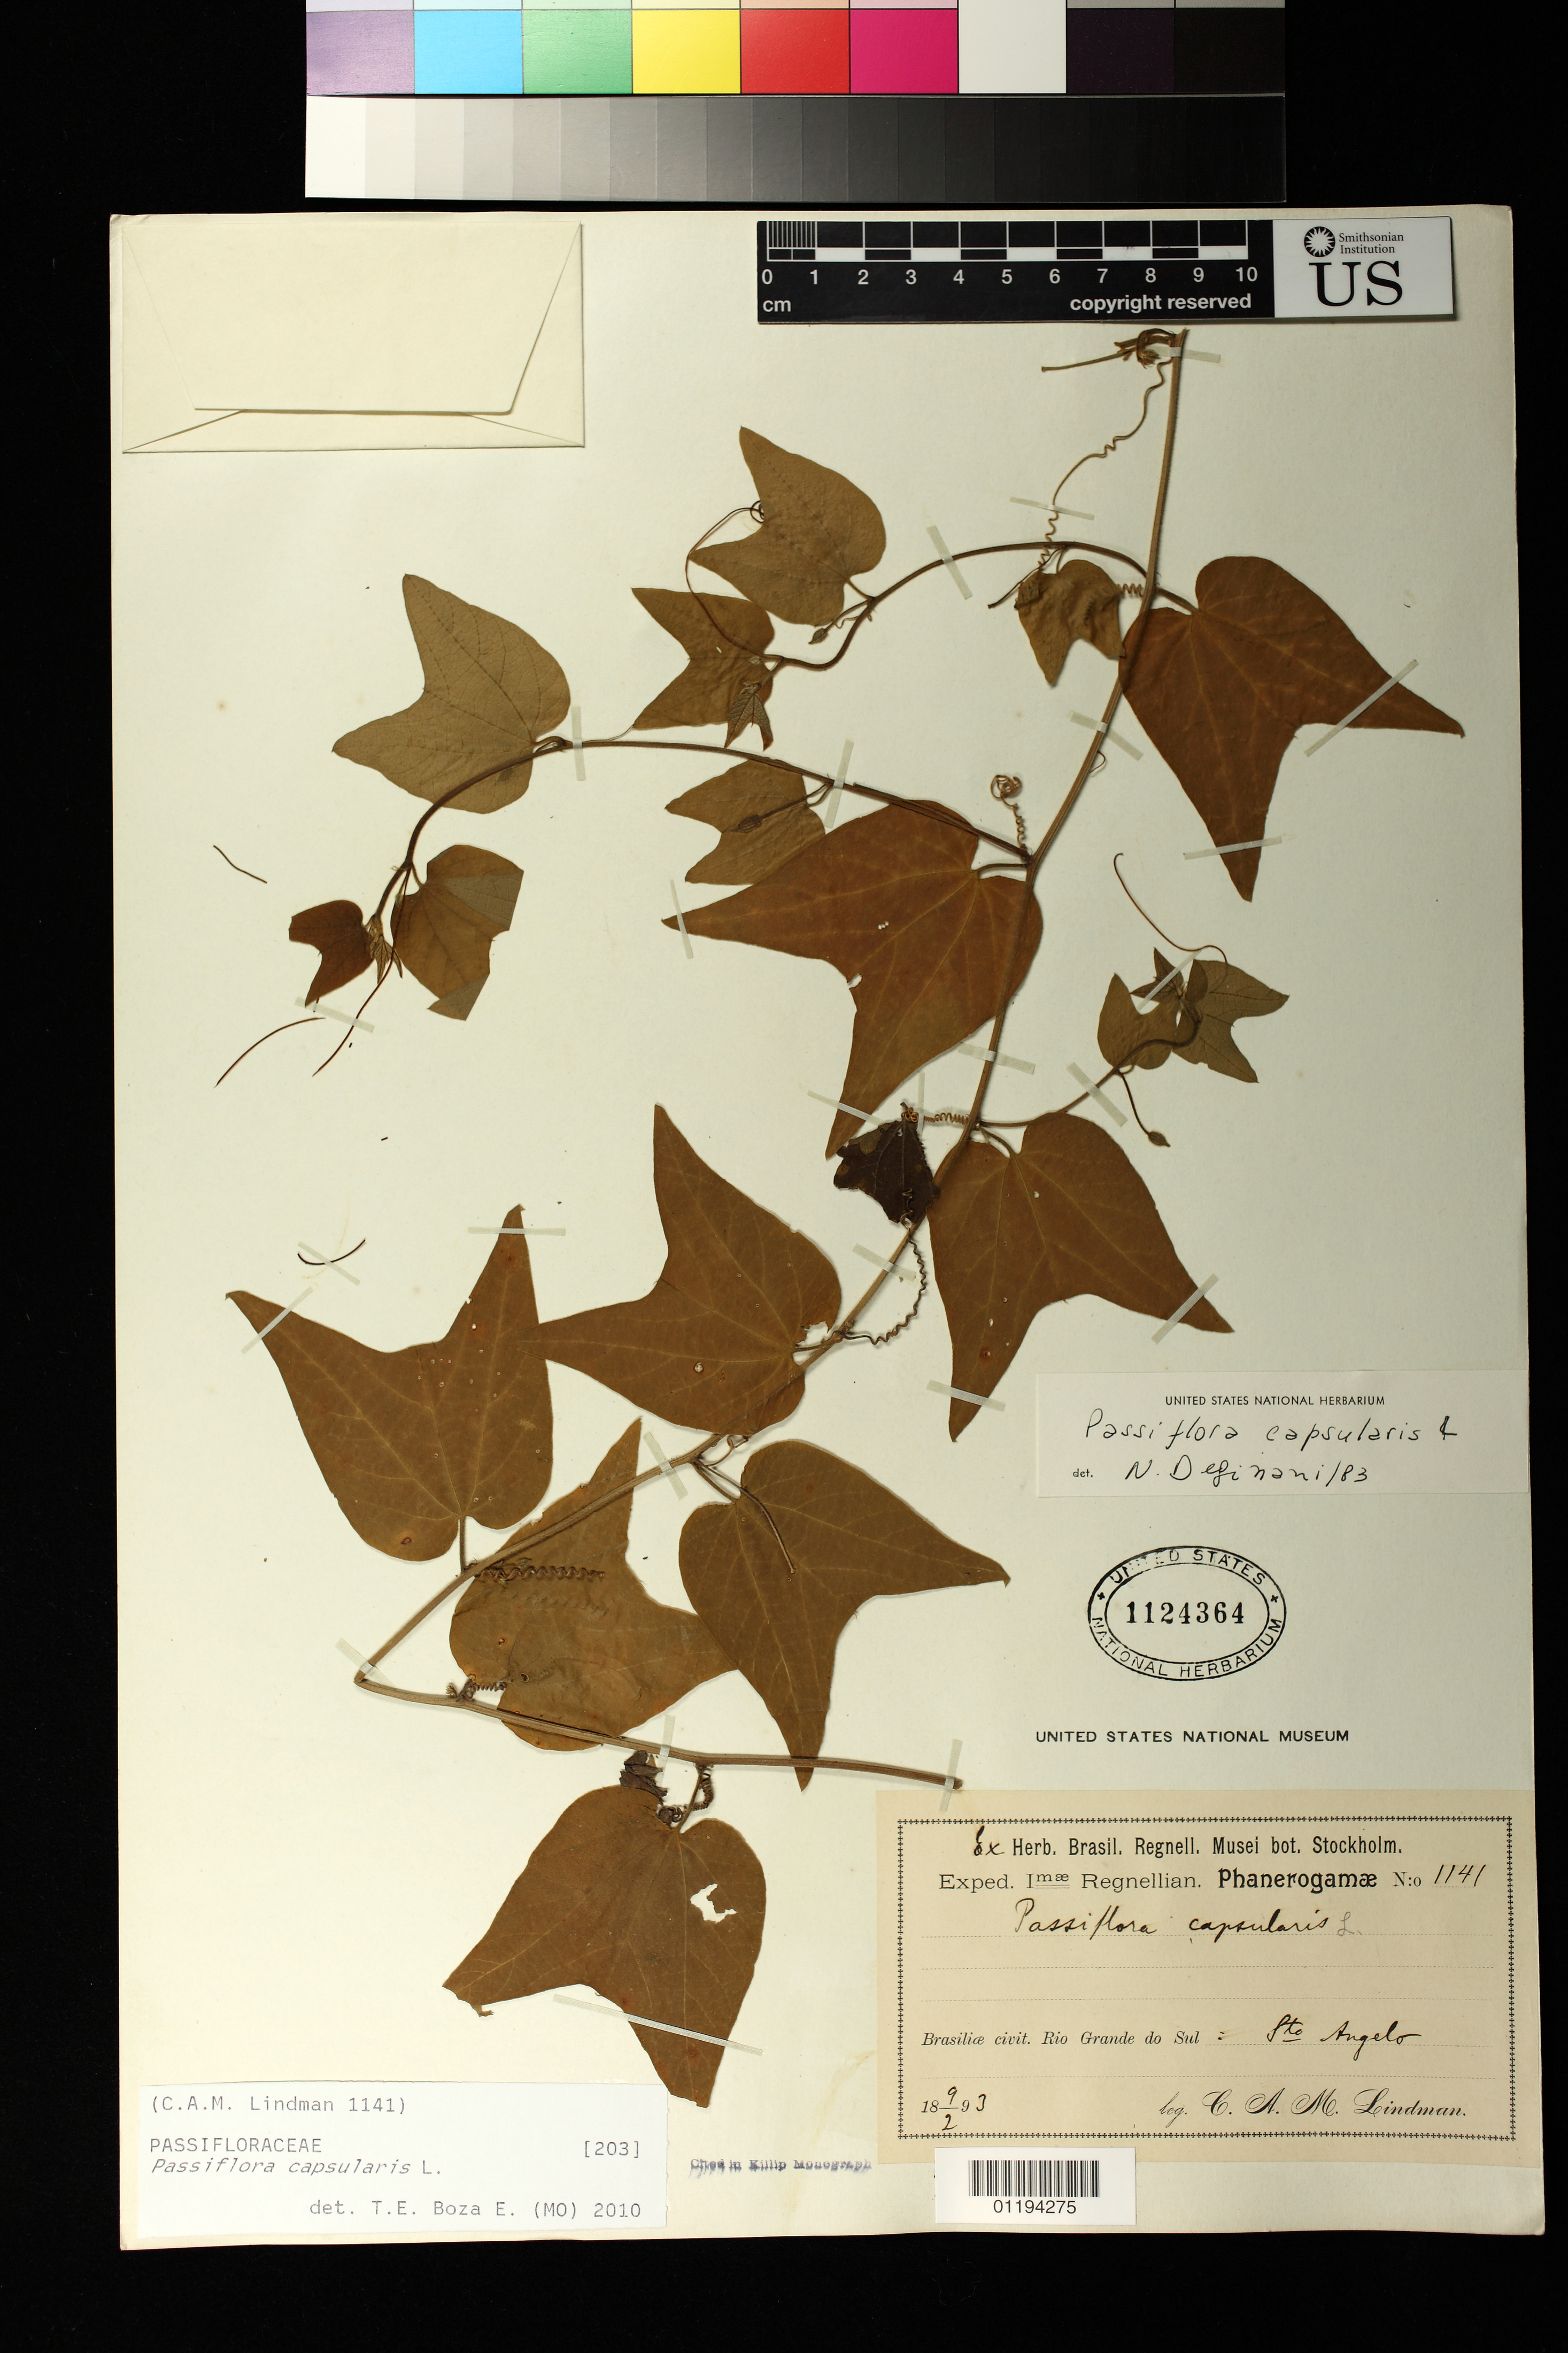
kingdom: Plantae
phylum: Tracheophyta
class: Magnoliopsida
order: Malpighiales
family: Passifloraceae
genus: Passiflora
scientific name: Passiflora capsularis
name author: L.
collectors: C. Lindman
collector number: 1141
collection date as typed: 09 Feb 1893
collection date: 1893-02-09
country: Brazil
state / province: Rio Grande do Sul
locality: Santo Angelo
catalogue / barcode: US 1124364